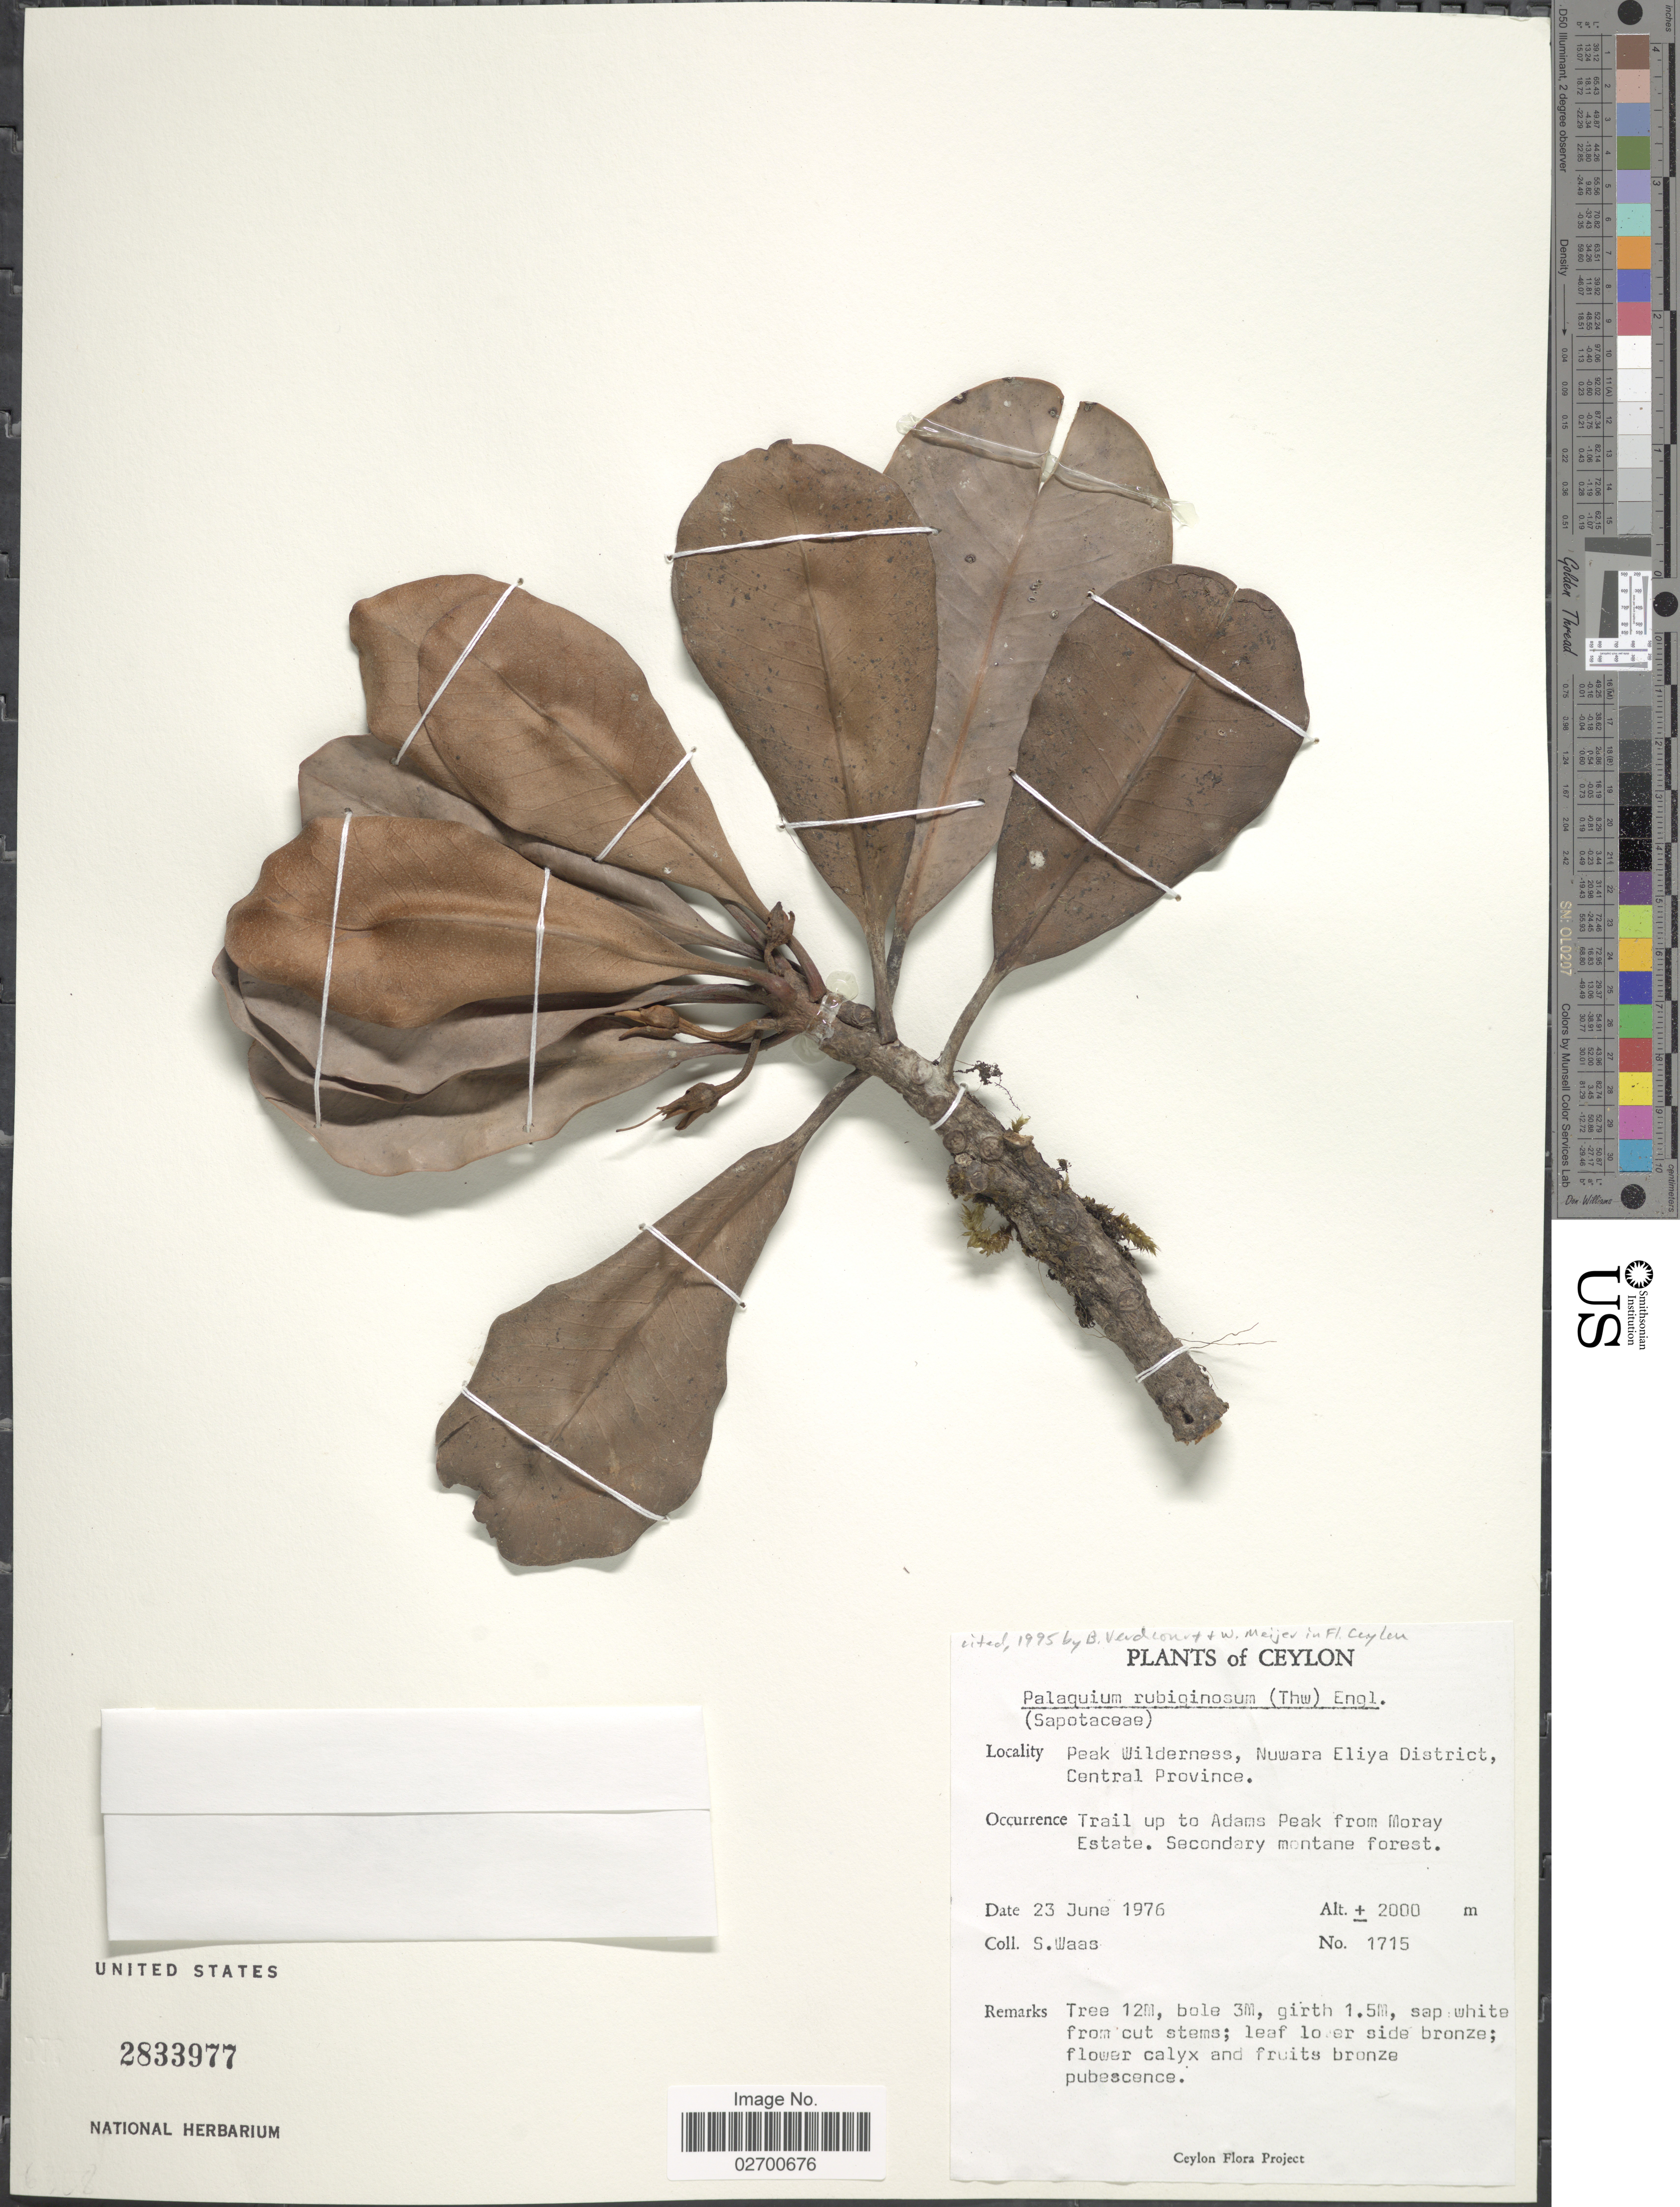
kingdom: Plantae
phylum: Tracheophyta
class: Magnoliopsida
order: Ericales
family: Sapotaceae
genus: Palaquium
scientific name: Palaquium rubiginosum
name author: (Thwaites) Engl.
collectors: S. Waas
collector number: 1715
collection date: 1976-06-23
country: Sri Lanka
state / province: Central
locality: Peak Wilderness, Nuwara Eliya District, Central Province.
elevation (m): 2000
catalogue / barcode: US 2833977